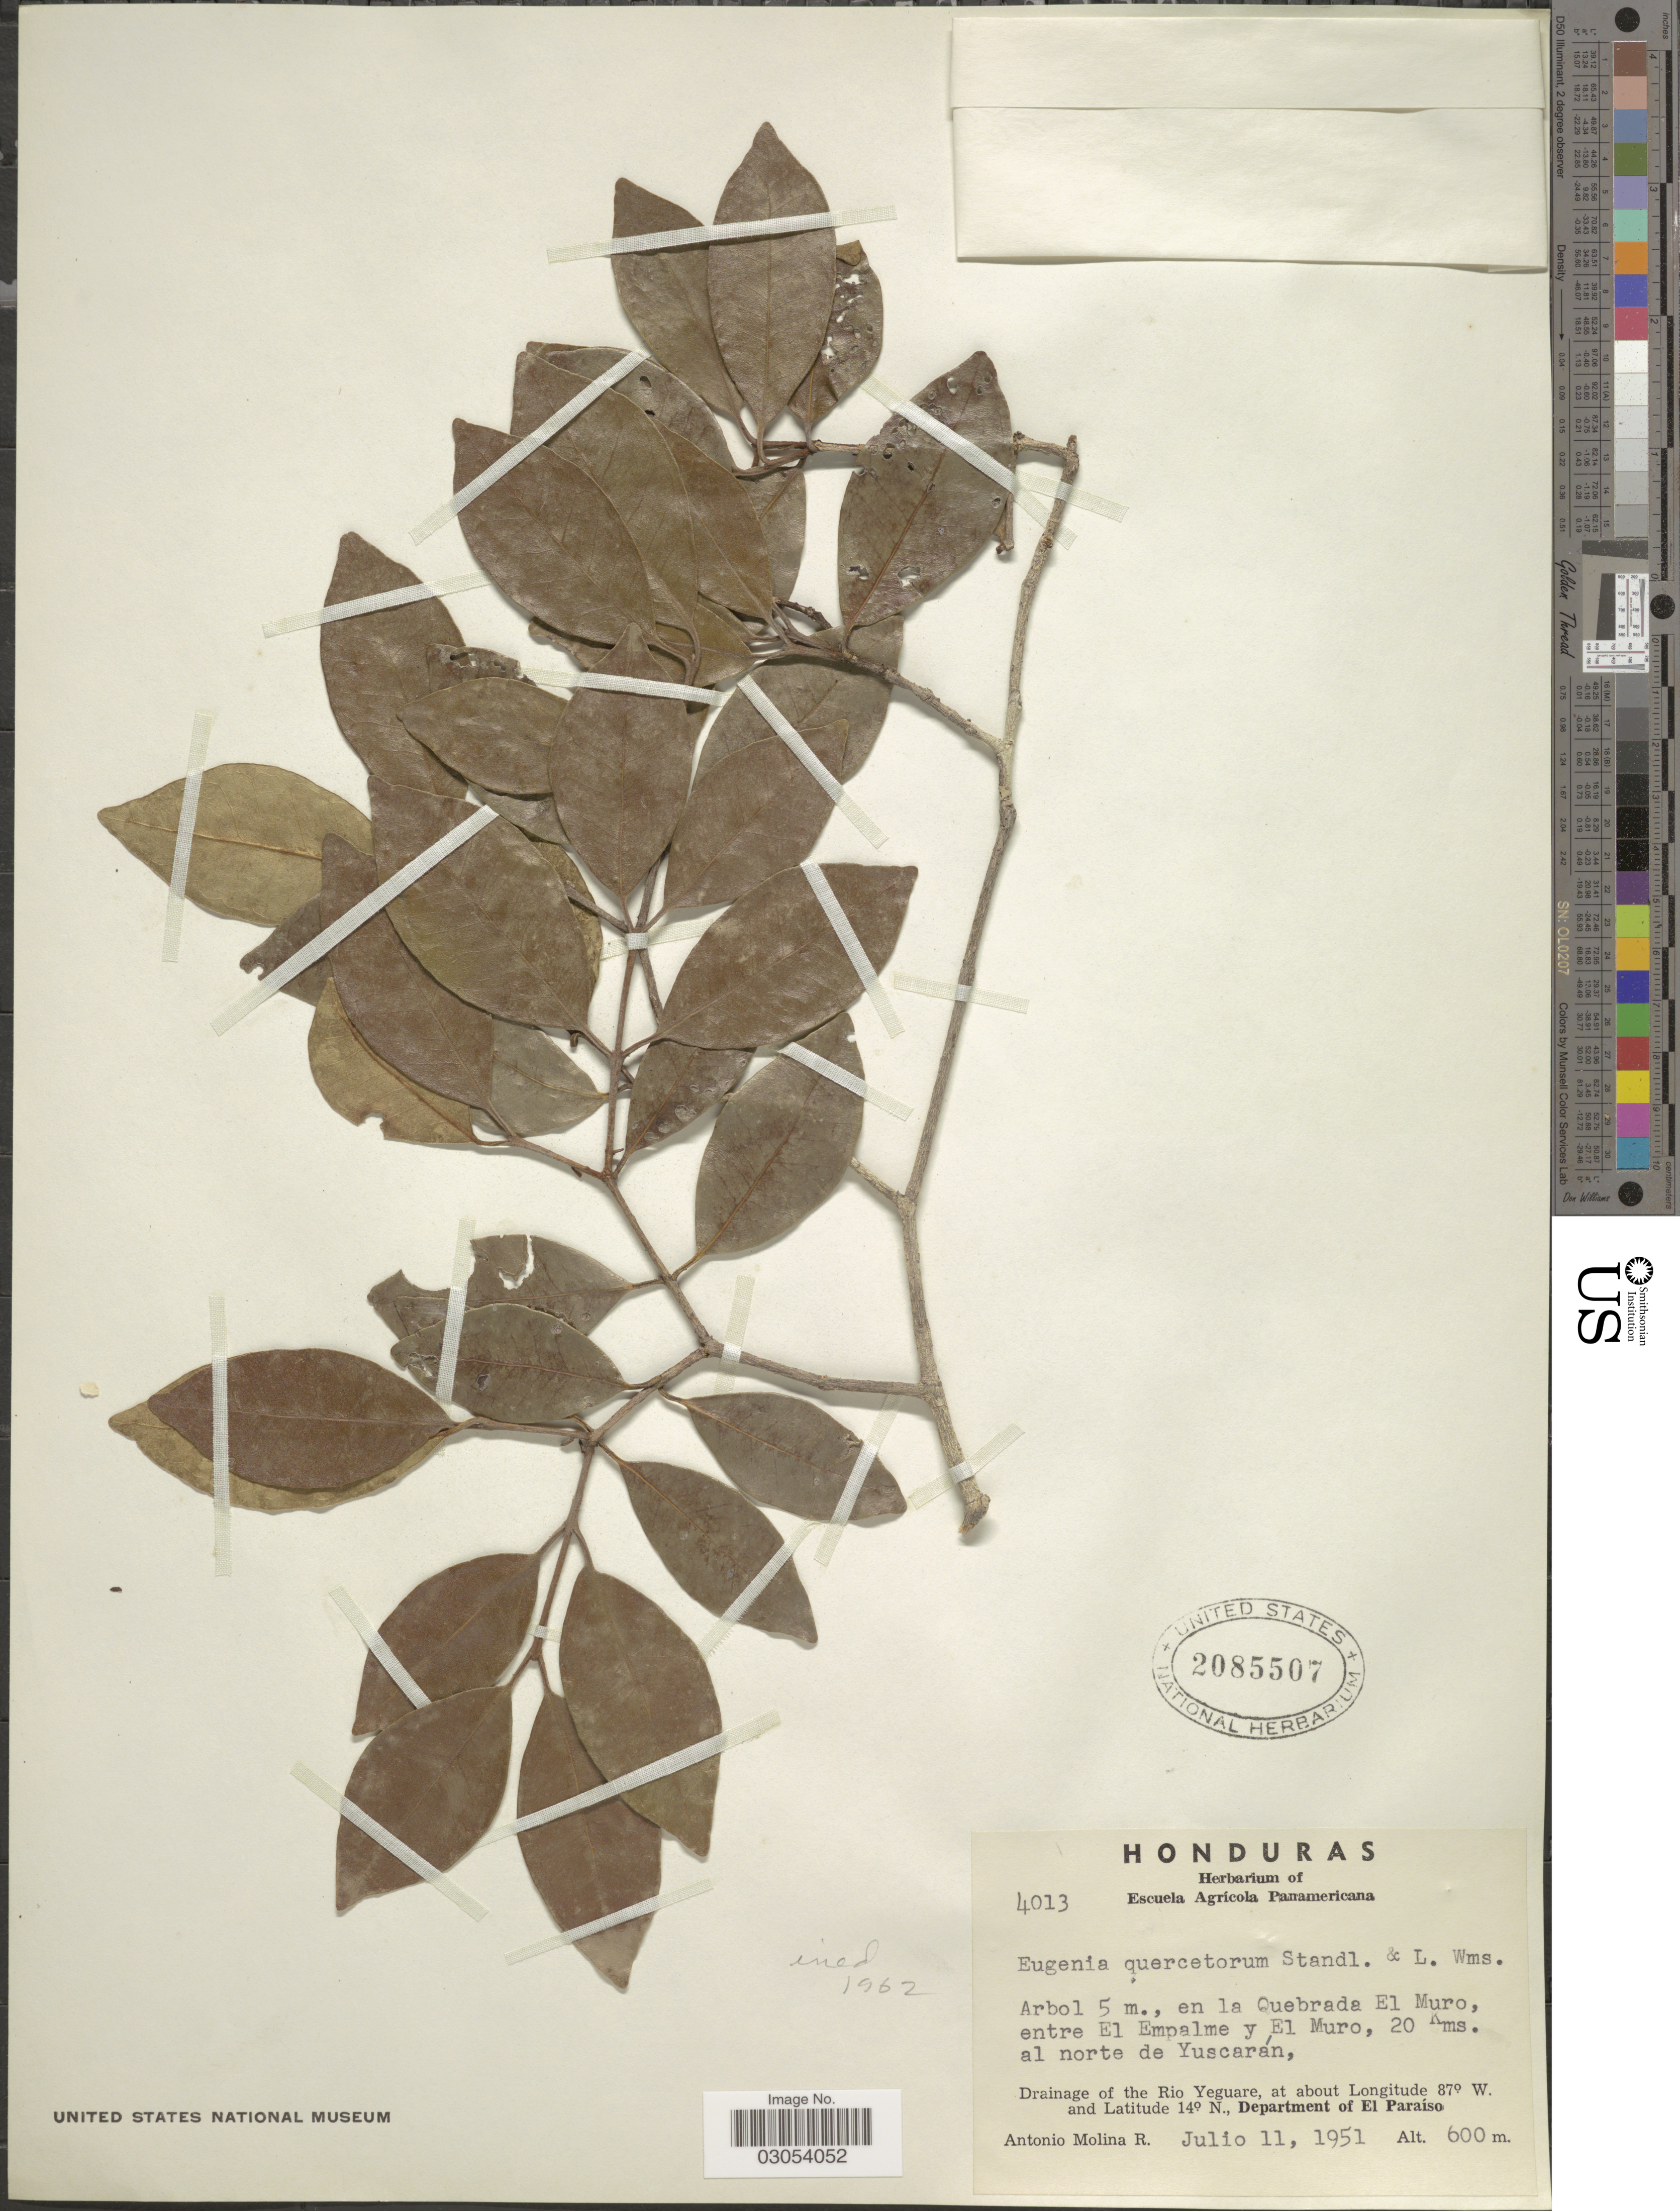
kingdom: Plantae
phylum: Tracheophyta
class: Magnoliopsida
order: Myrtales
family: Myrtaceae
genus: Eugenia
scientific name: Eugenia quercetorum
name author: Standl. & L.O. Williams ex Barrie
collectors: A. Molina R.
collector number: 4013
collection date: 1951-07-11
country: Honduras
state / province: El Paraíso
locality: En la Quebrada El Muro, ebtre El Empalme y El Muro, 20 Kms. al norte de Yuscarán, Drainage of the Rio Yeguare, Department of El Paraíso.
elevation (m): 600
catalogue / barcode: US 2085507